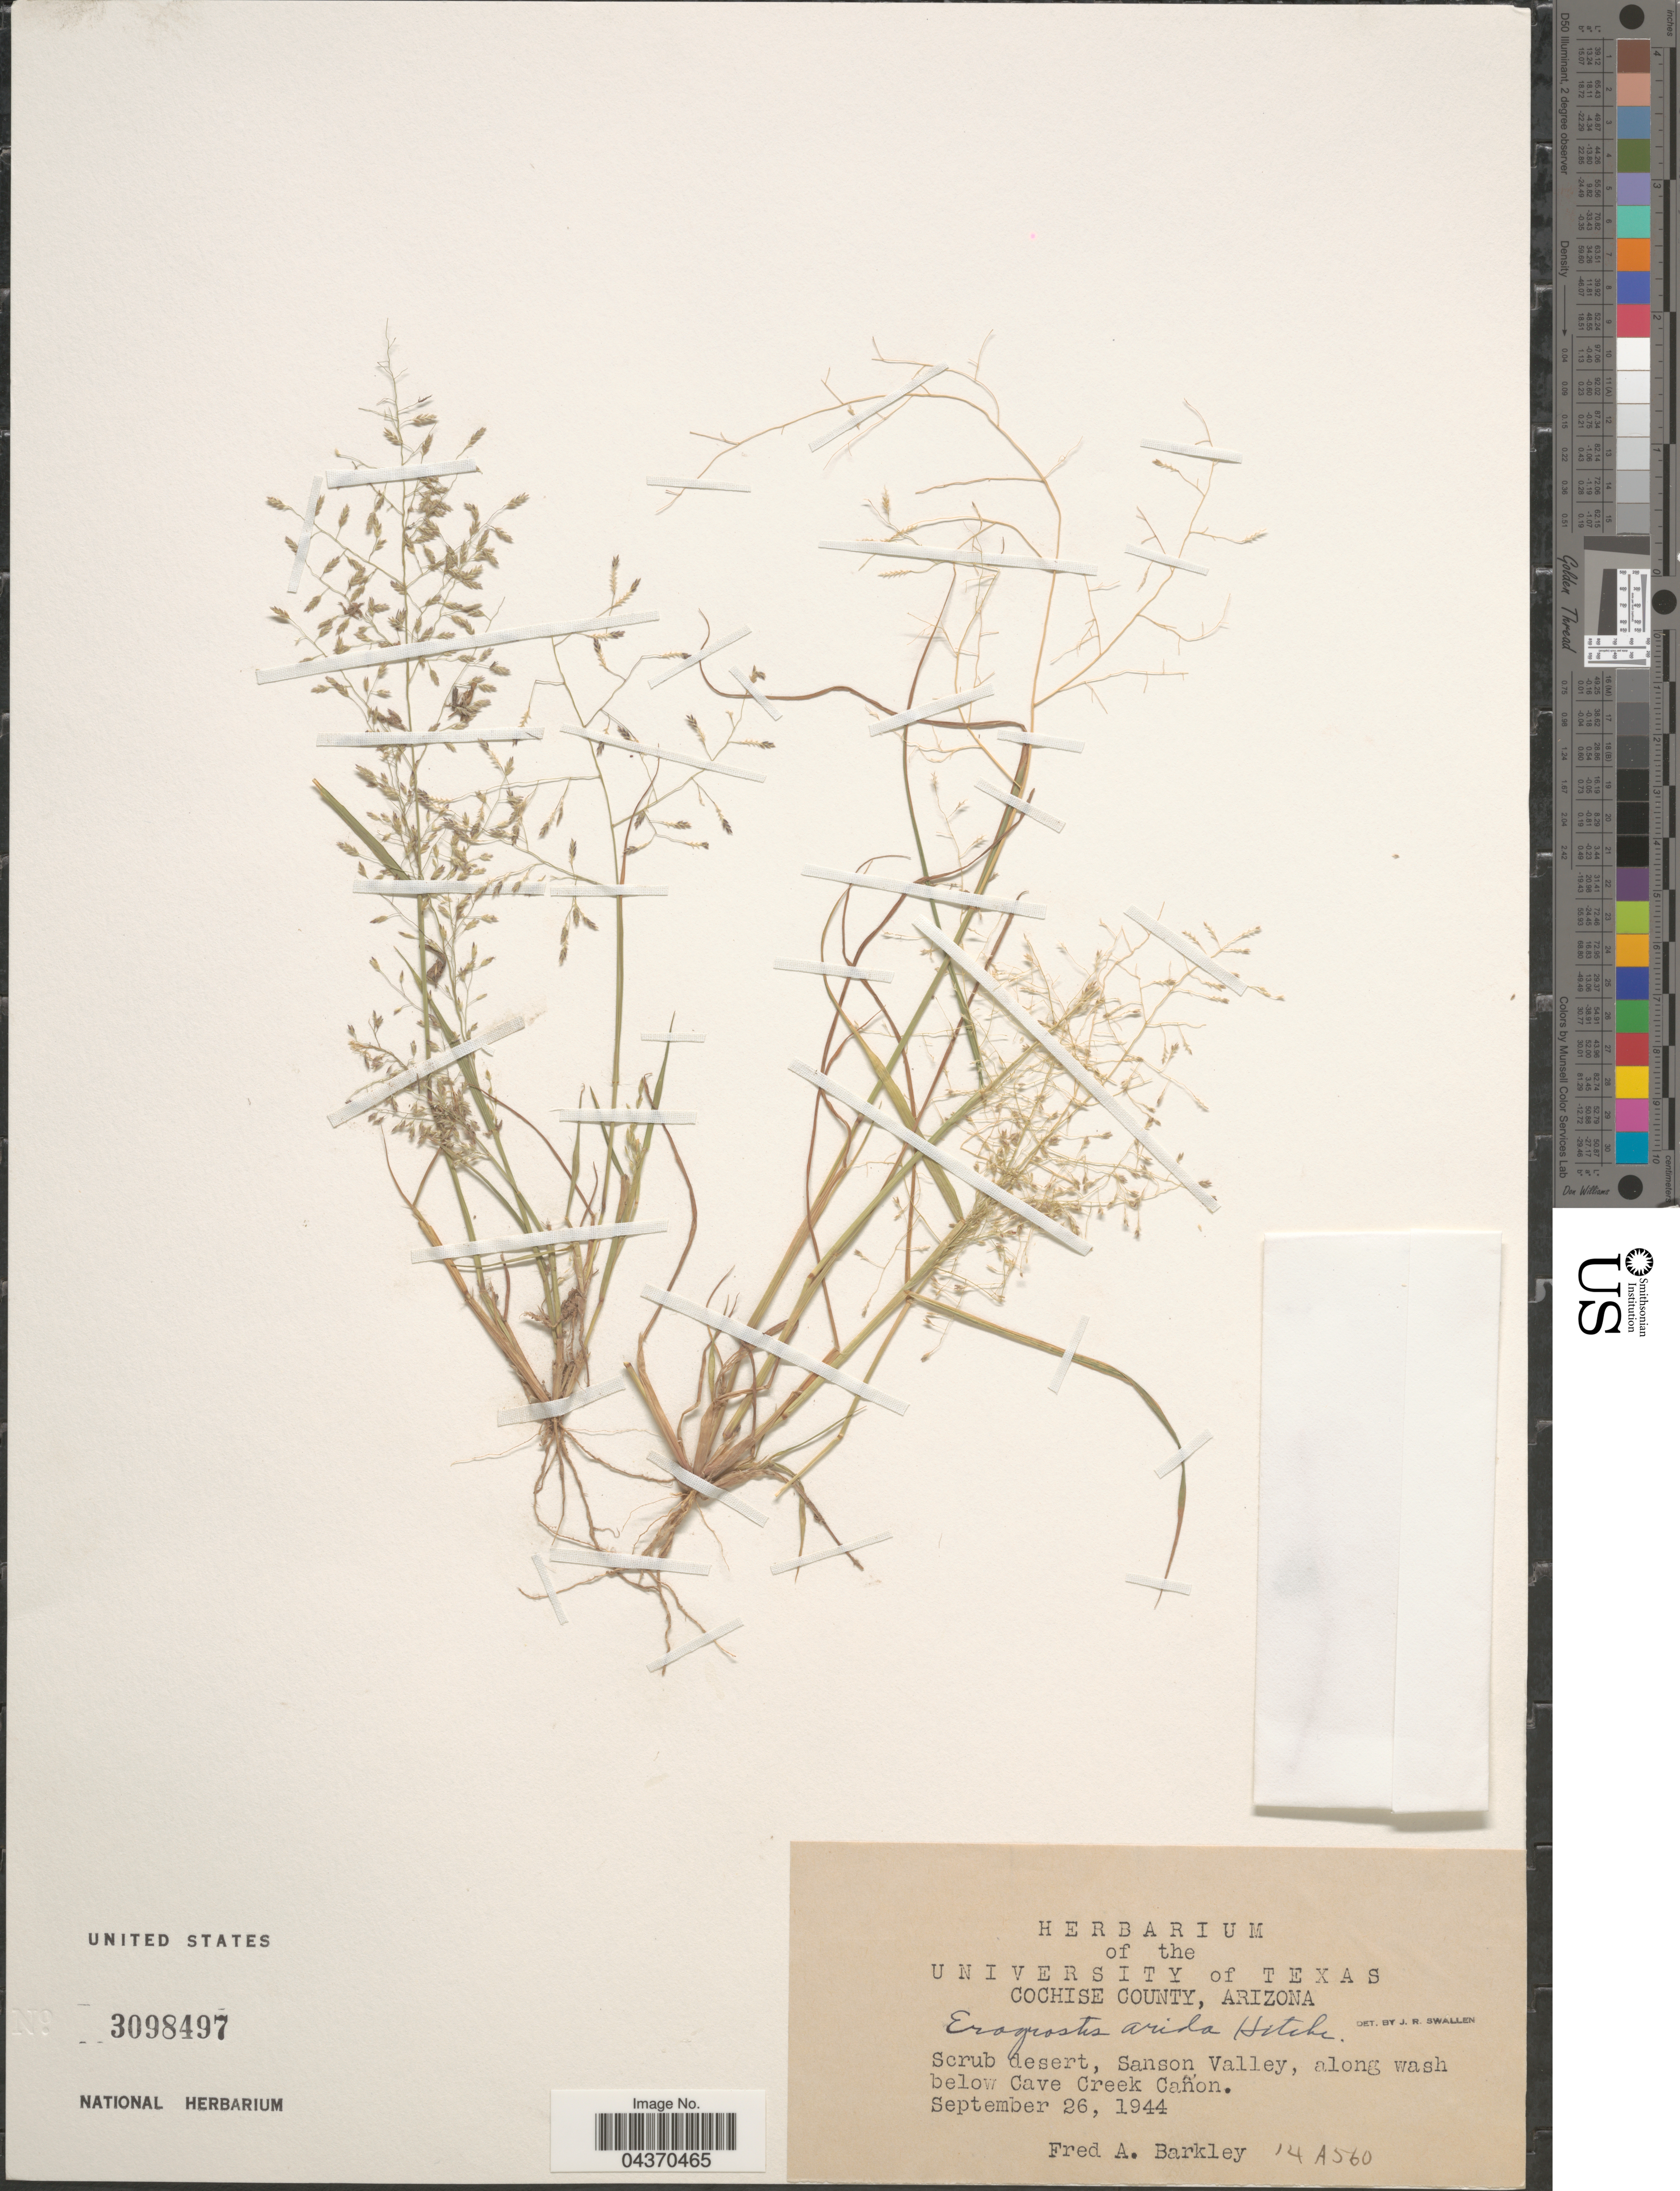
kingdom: Plantae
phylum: Tracheophyta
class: Liliopsida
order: Poales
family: Poaceae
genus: Eragrostis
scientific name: Eragrostis pectinacea var. miserrima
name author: (E. Fourn.) Reeder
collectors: F. A. Barkley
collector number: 14A560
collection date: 1944-09-26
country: United States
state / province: Arizona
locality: Cochise County. Scrub desert, Sanson Valley, along wash below Cave Creek Cañon.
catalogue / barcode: US 3098497